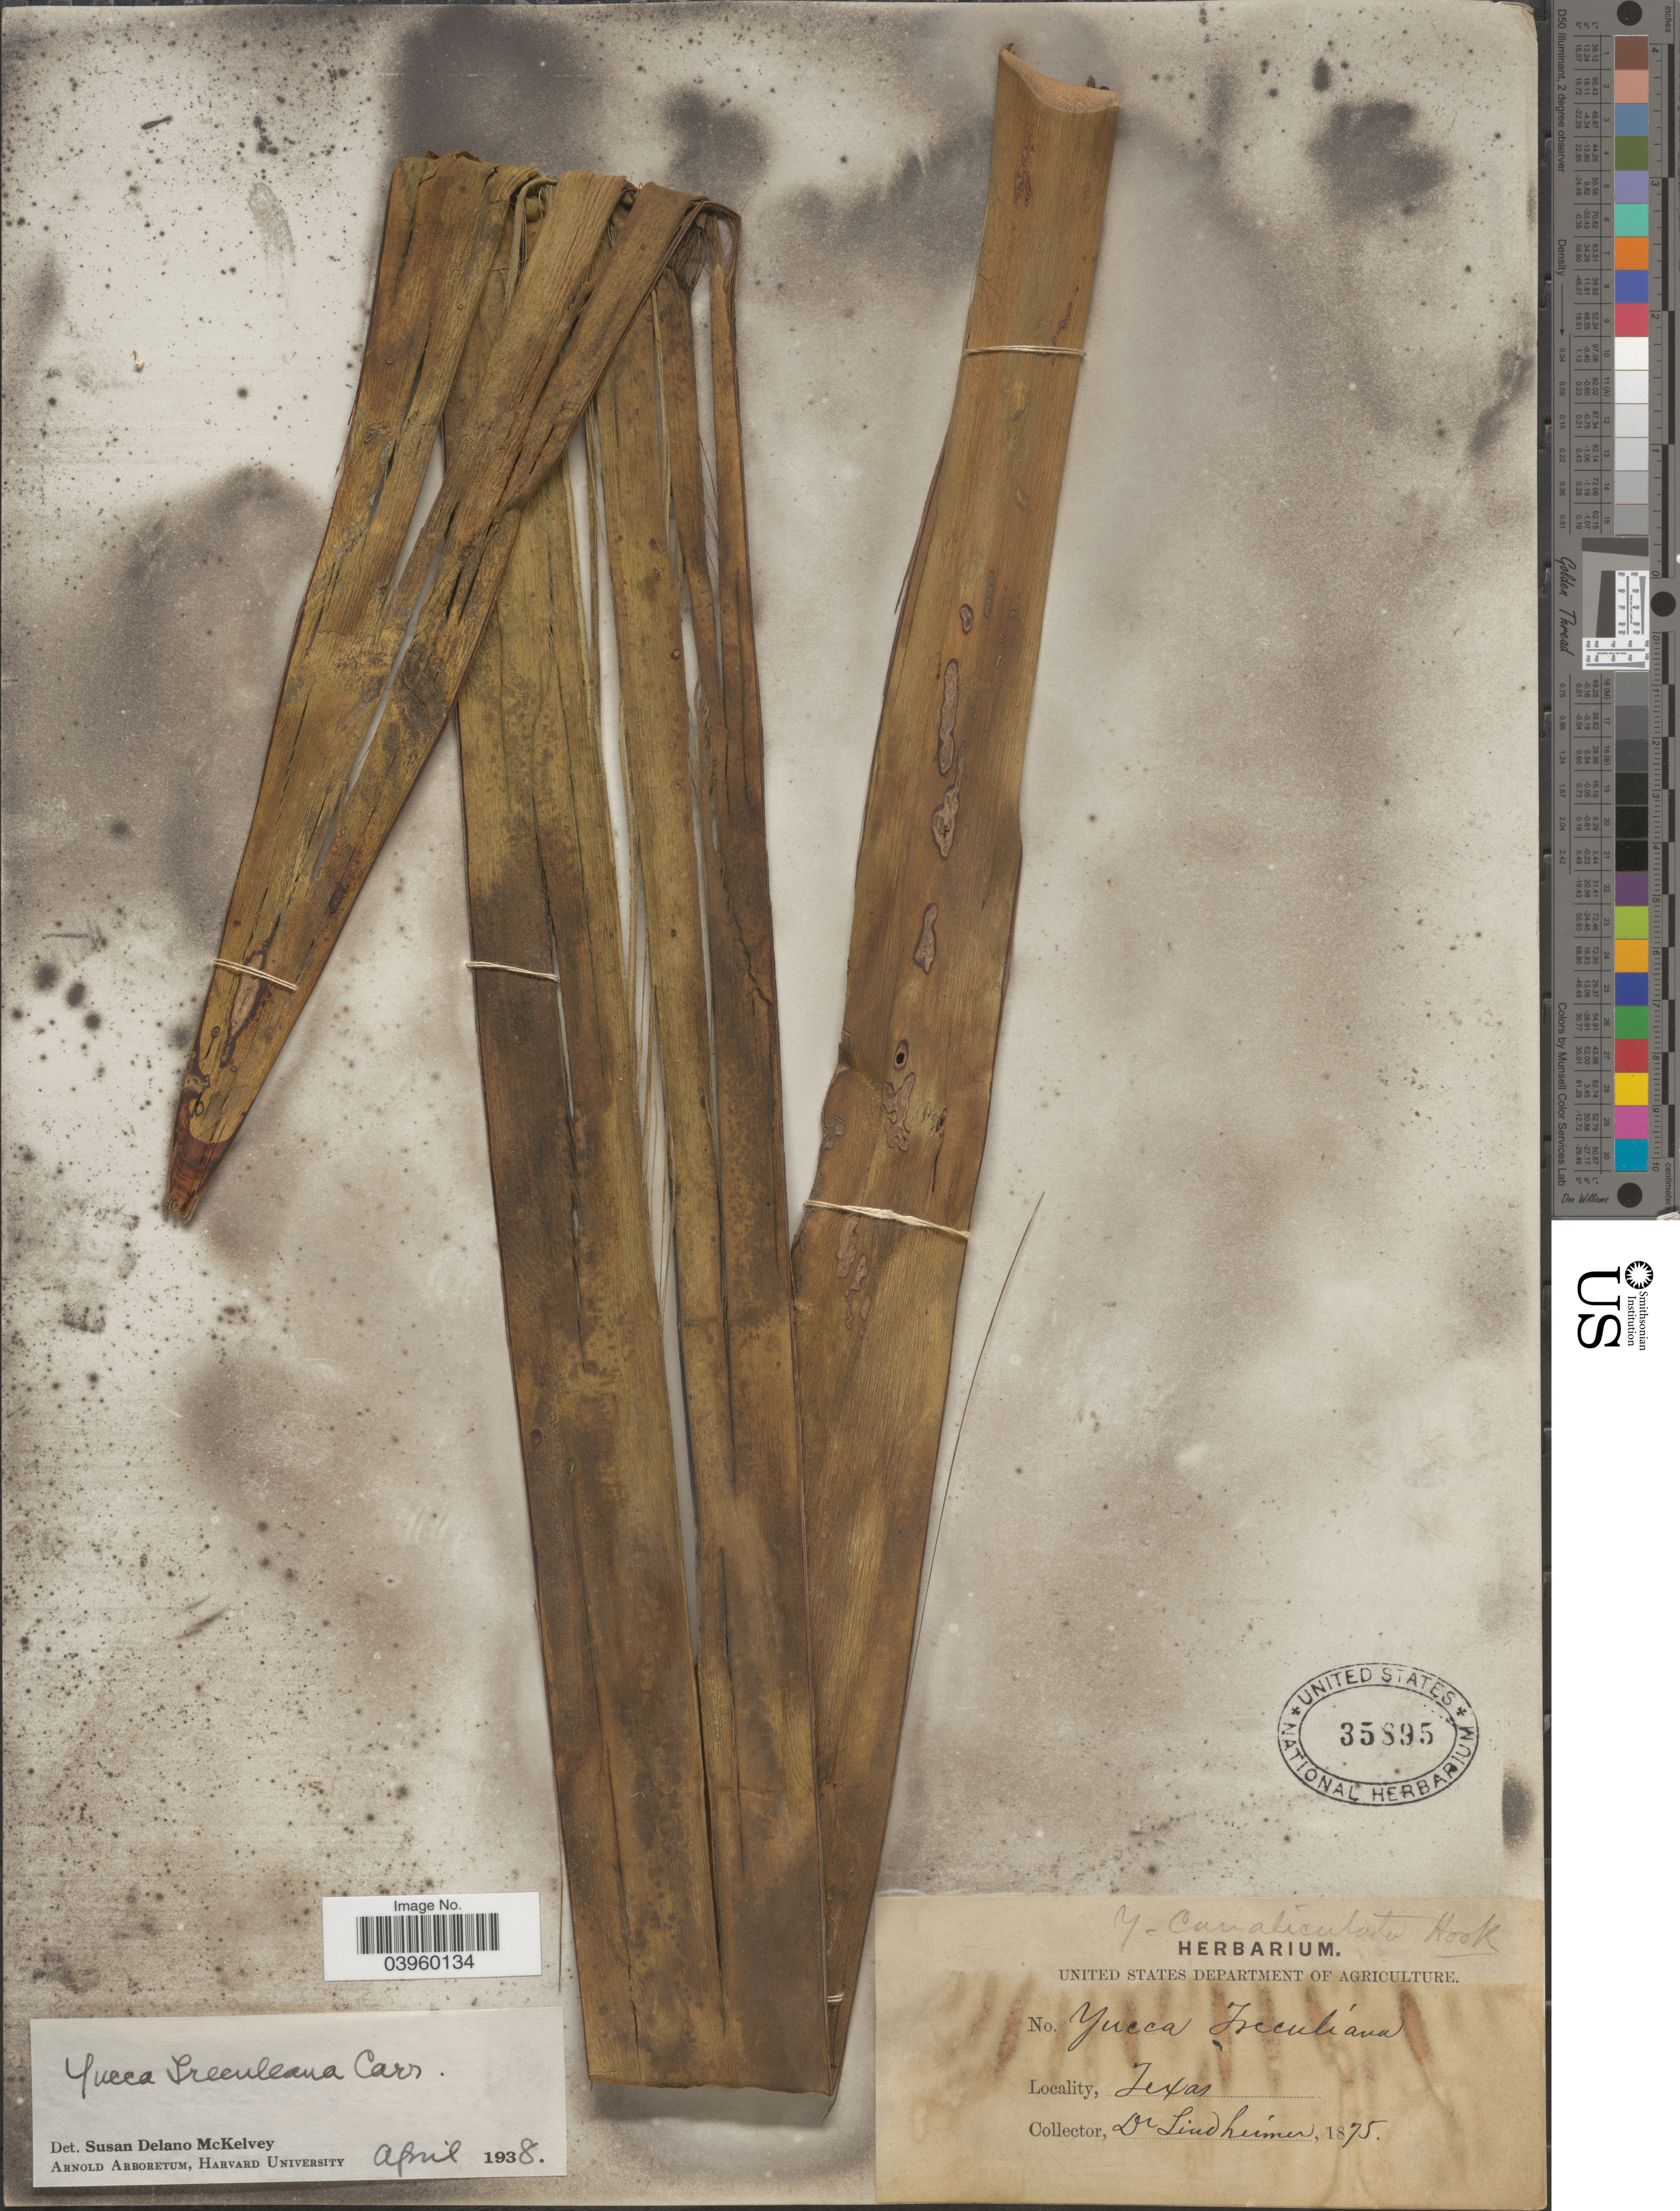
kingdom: Plantae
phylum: Tracheophyta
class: Liliopsida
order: Asparagales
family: Asparagaceae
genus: Yucca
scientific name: Yucca treculeana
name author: Carrière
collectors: -. Lindheimer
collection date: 1875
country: United States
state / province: Texas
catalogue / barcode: US 35895